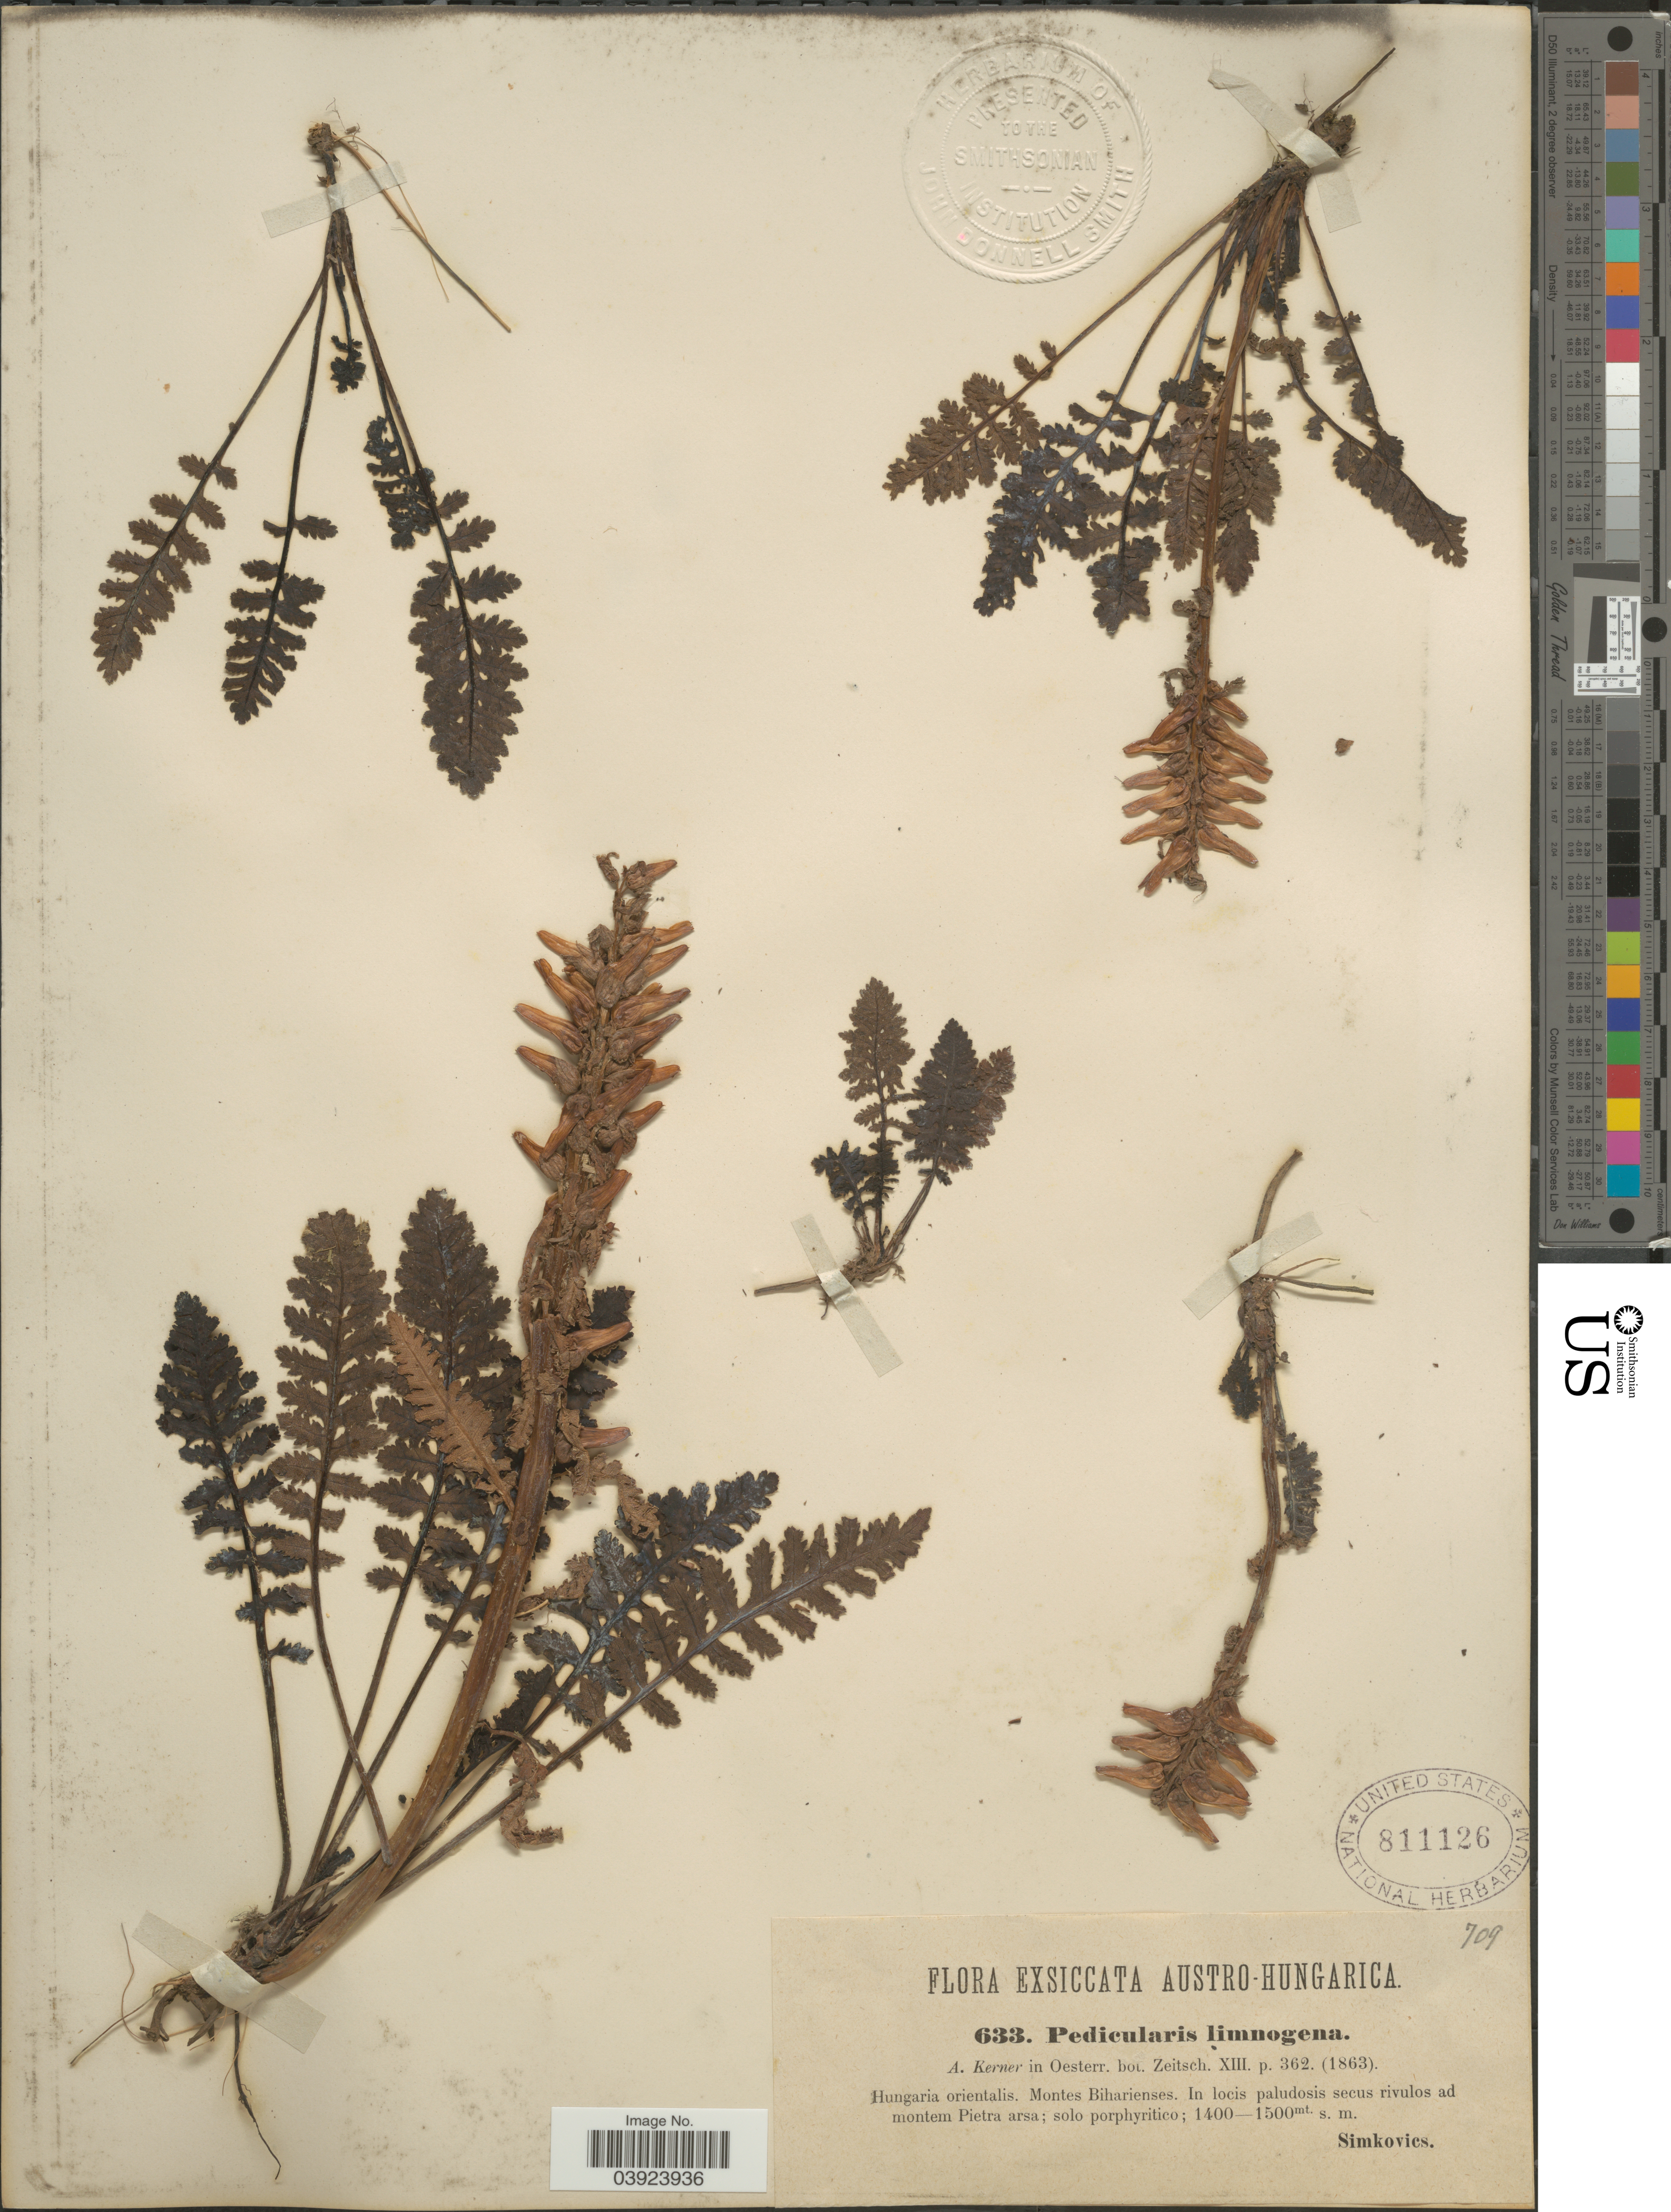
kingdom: Plantae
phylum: Tracheophyta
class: Magnoliopsida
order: Lamiales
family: Orobanchaceae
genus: Pedicularis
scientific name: Pedicularis limnogena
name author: A. Kern.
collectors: -. Simkovics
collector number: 633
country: Hungary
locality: Austro-Hungarica. Hungaria orientalis. Montes Bihariensis. In locis paludosis secus rivulos ad montem Pietra arsa.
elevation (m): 1400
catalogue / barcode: US 811126